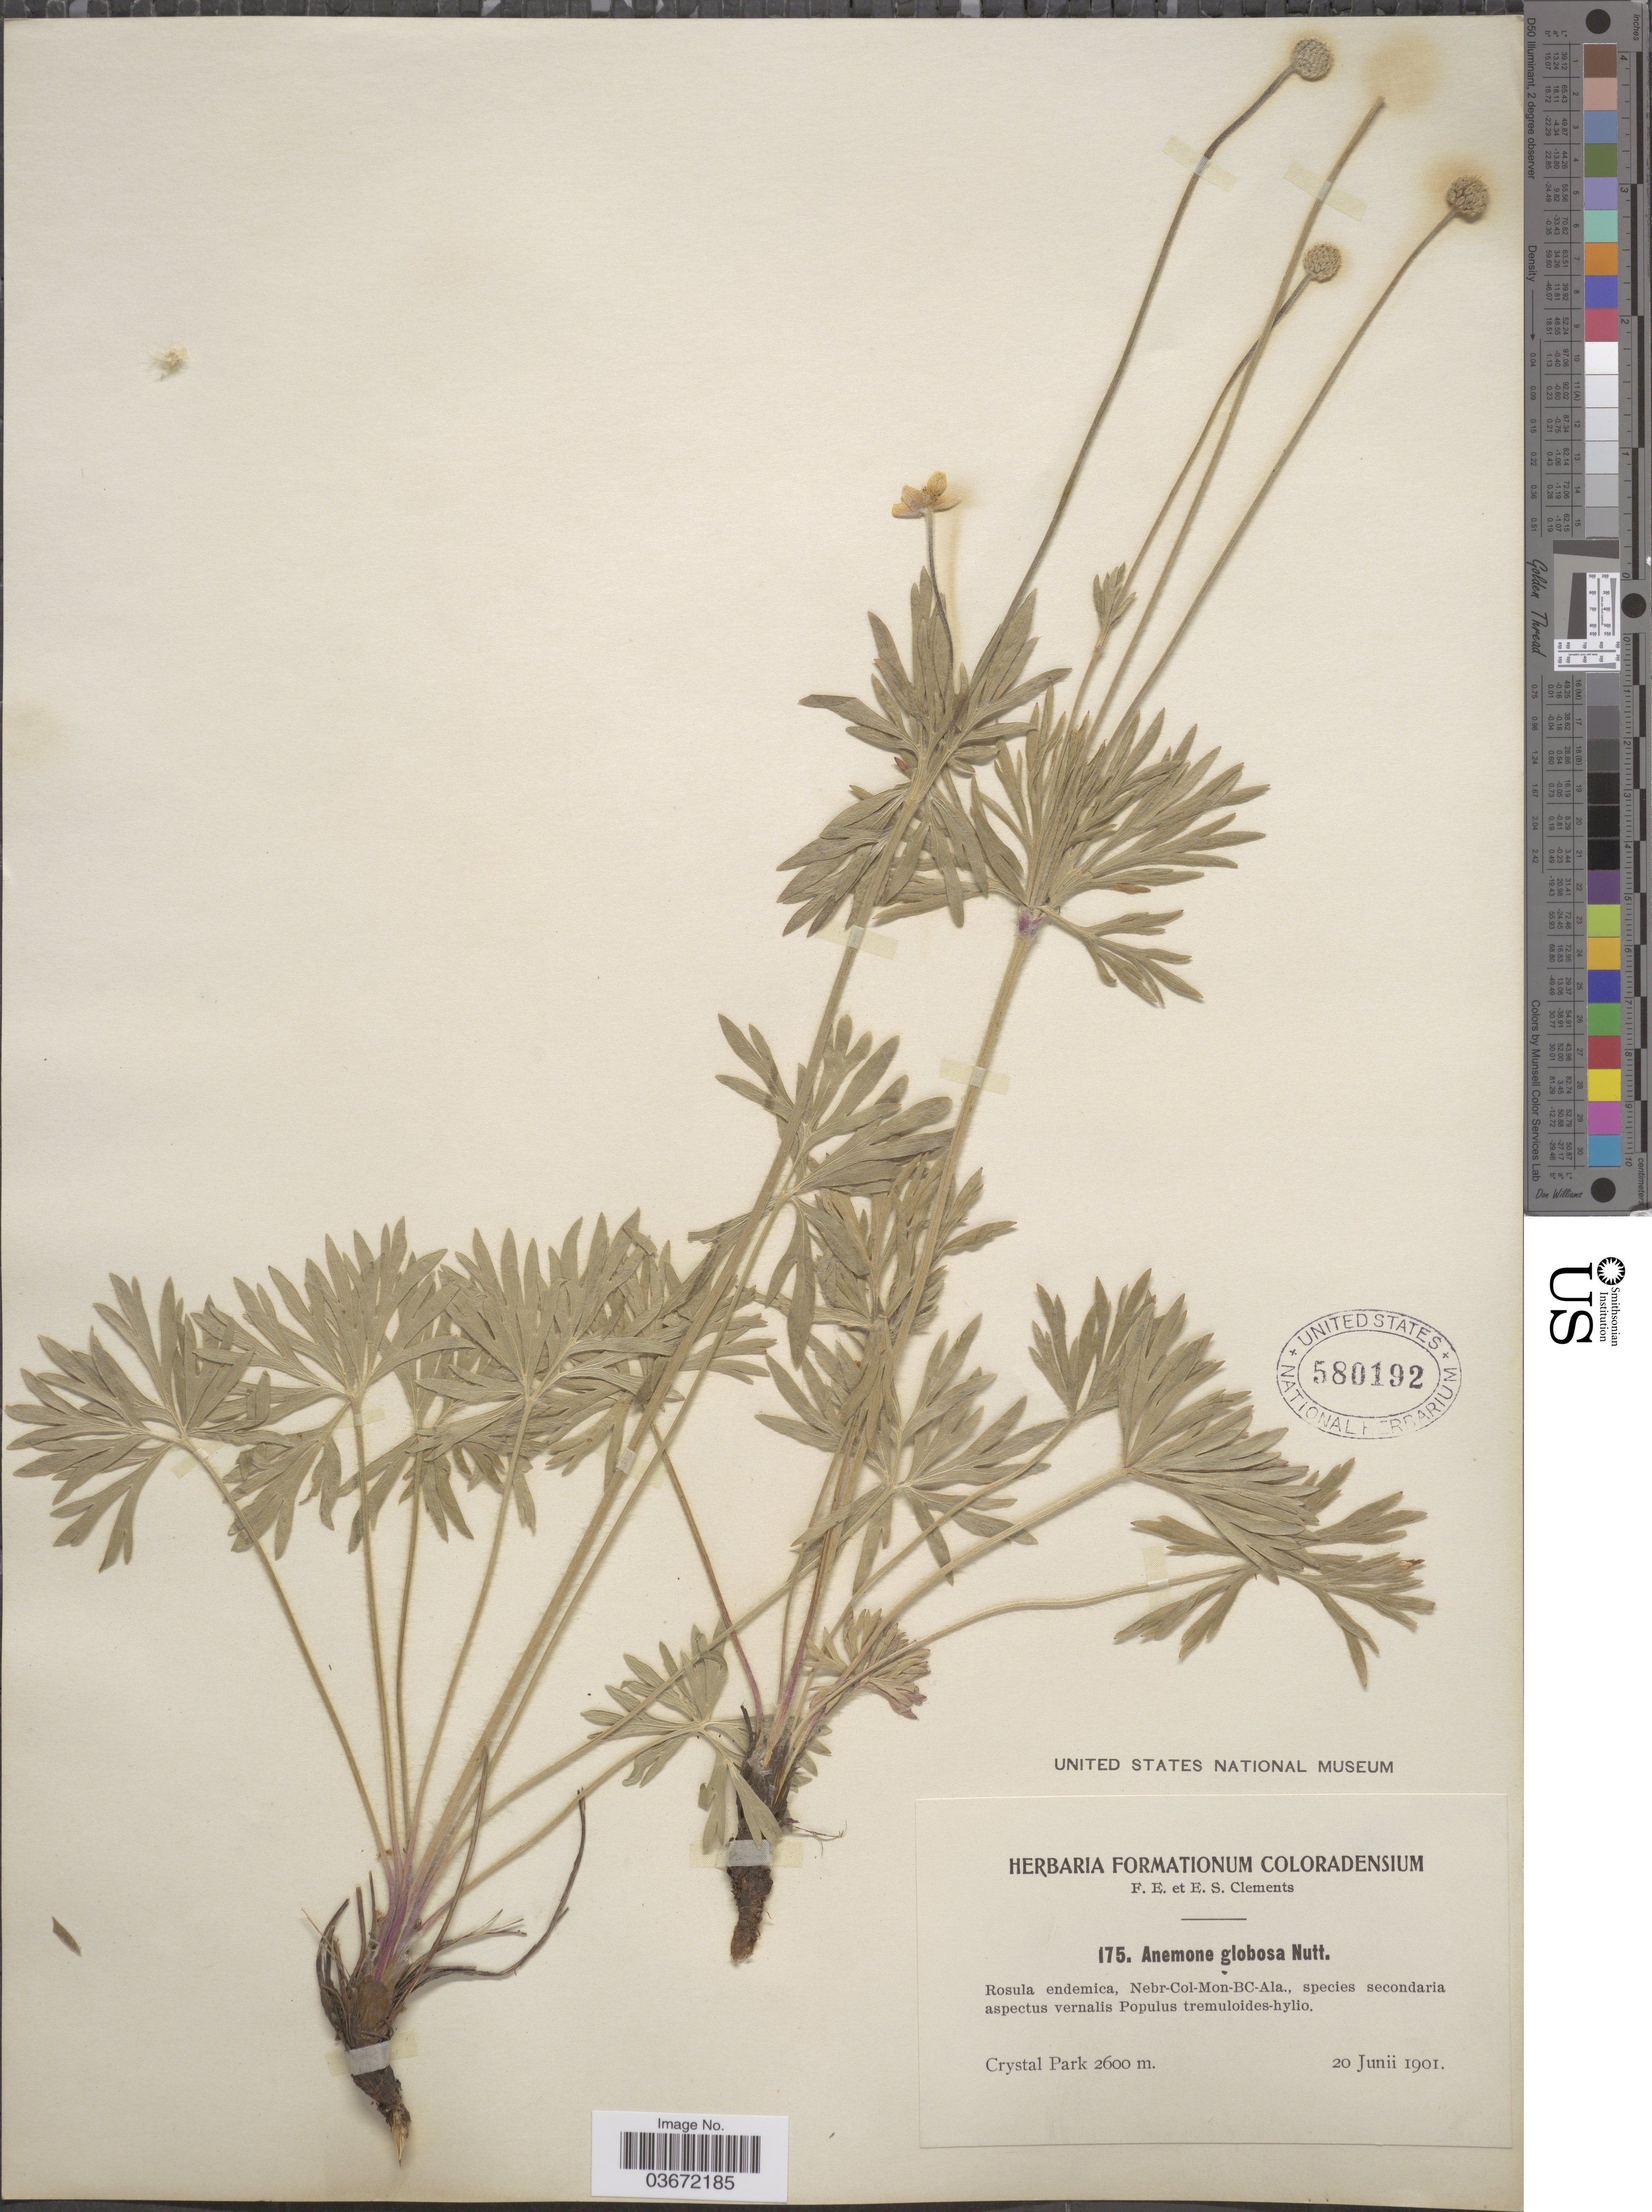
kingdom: Plantae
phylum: Tracheophyta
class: Magnoliopsida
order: Ranunculales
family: Ranunculaceae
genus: Anemone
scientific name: Anemone globosa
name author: (Torr. & A. Gray) Nutt. ex A. Heller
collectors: F. E. Clements & E. S. Clements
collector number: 175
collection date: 1901-06-20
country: United States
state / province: Colorado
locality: Crystal Park.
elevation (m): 2600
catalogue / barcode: US 580192